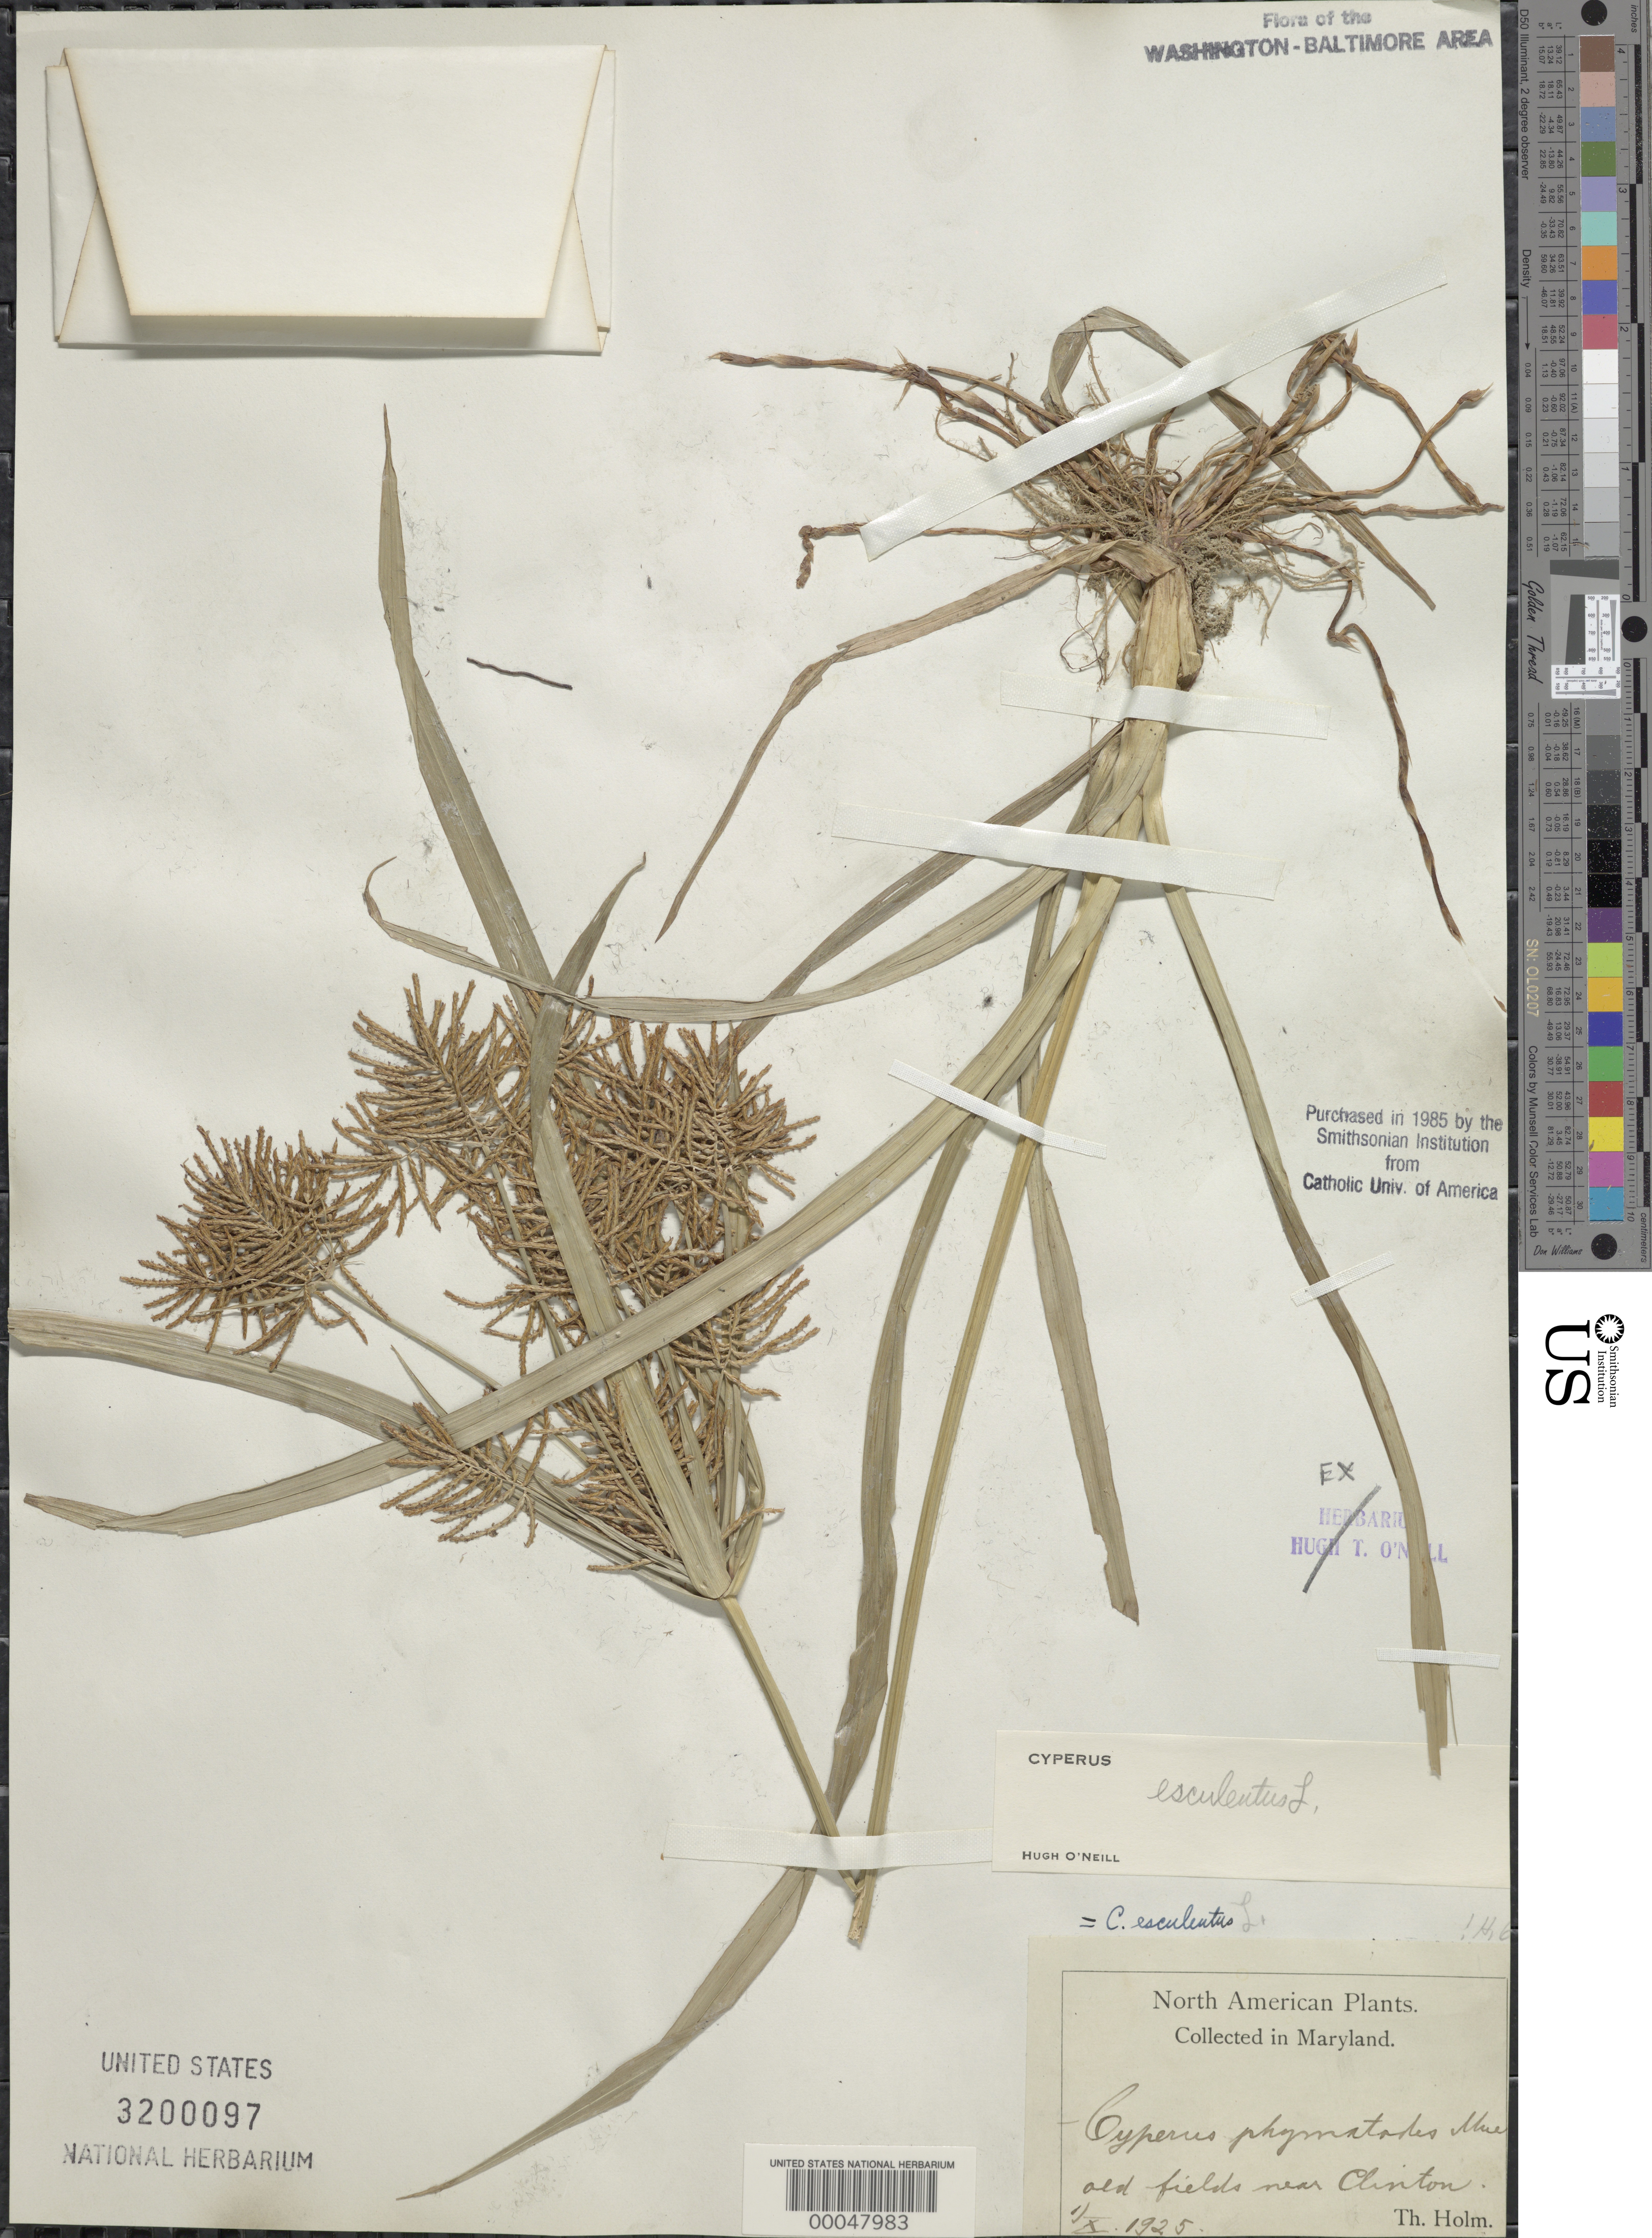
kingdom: Plantae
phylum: Tracheophyta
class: Liliopsida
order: Poales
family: Cyperaceae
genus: Cyperus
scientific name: Cyperus esculentus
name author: L.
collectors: T. Holm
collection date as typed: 01 Oct 1925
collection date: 1925-10-01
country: United States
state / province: Maryland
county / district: Prince George's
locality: Near Clinton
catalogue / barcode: US 3200097